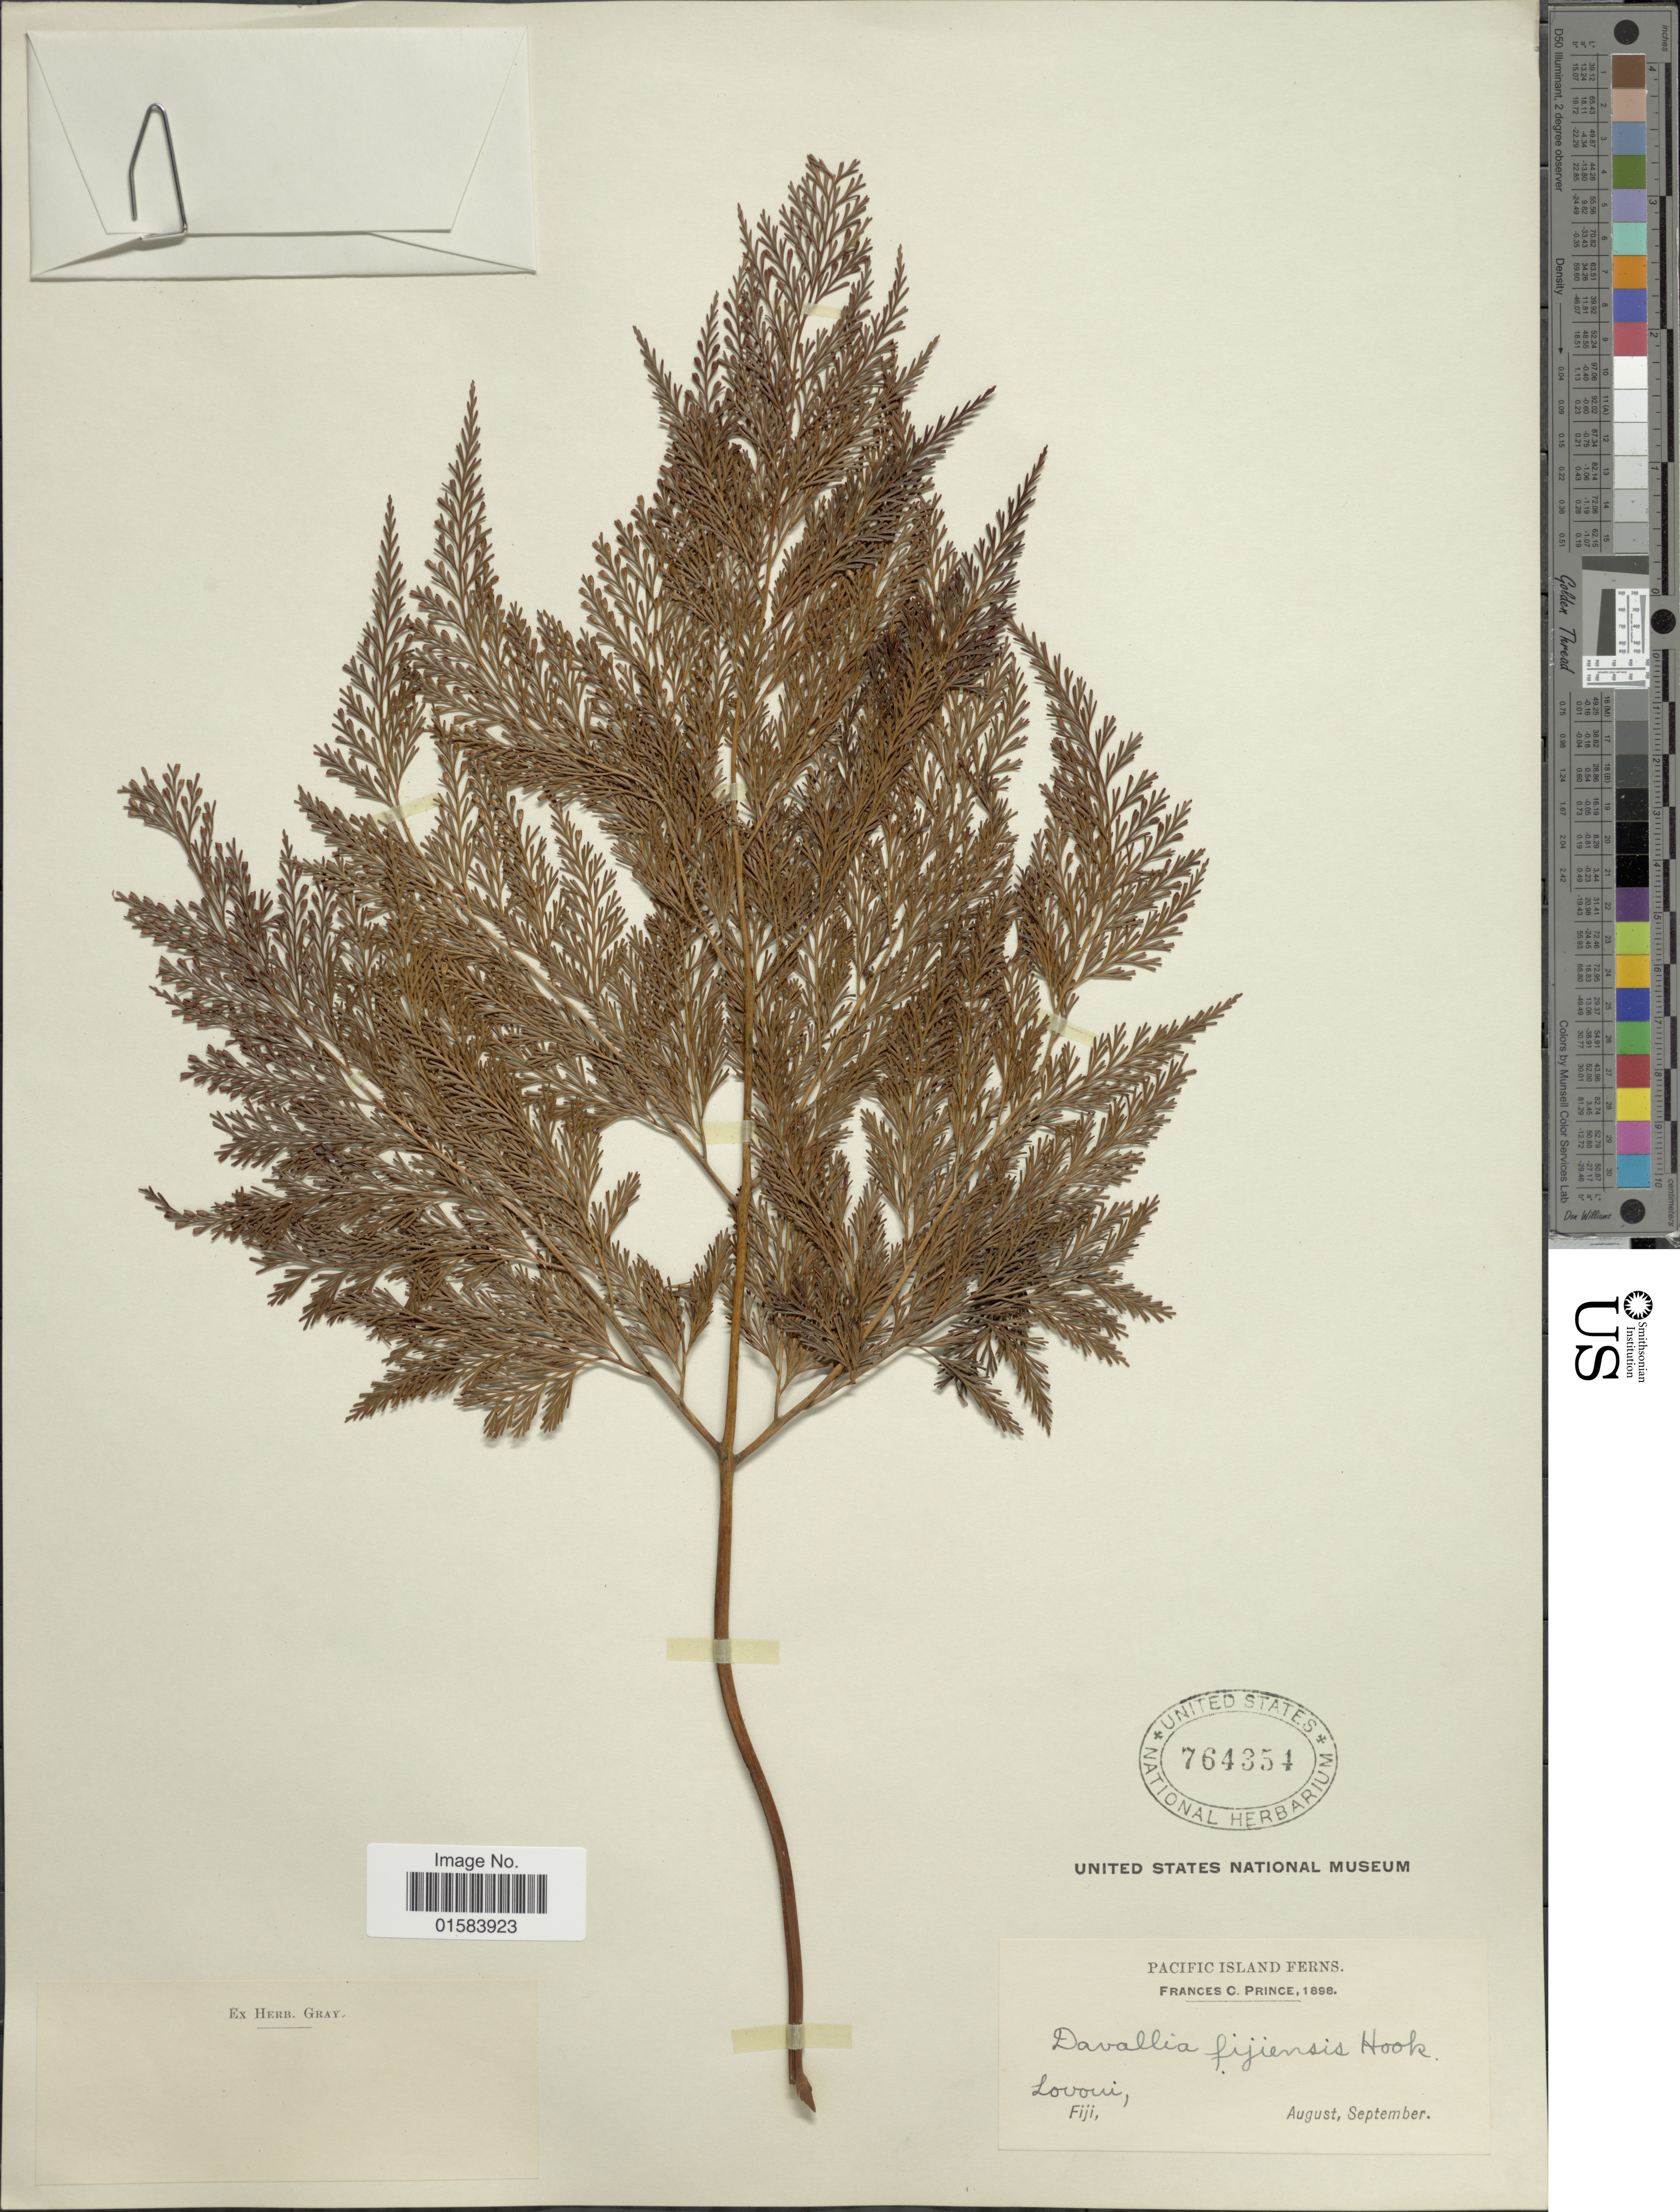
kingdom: Plantae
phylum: Tracheophyta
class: Polypodiopsida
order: Polypodiales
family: Davalliaceae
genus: Davallia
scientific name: Davallia solida var. fejeensis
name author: (Hook.) Noot.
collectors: F. Prince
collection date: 1898-08/1898-09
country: Fiji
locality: Lovoui, pacific Island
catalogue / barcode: US 764354